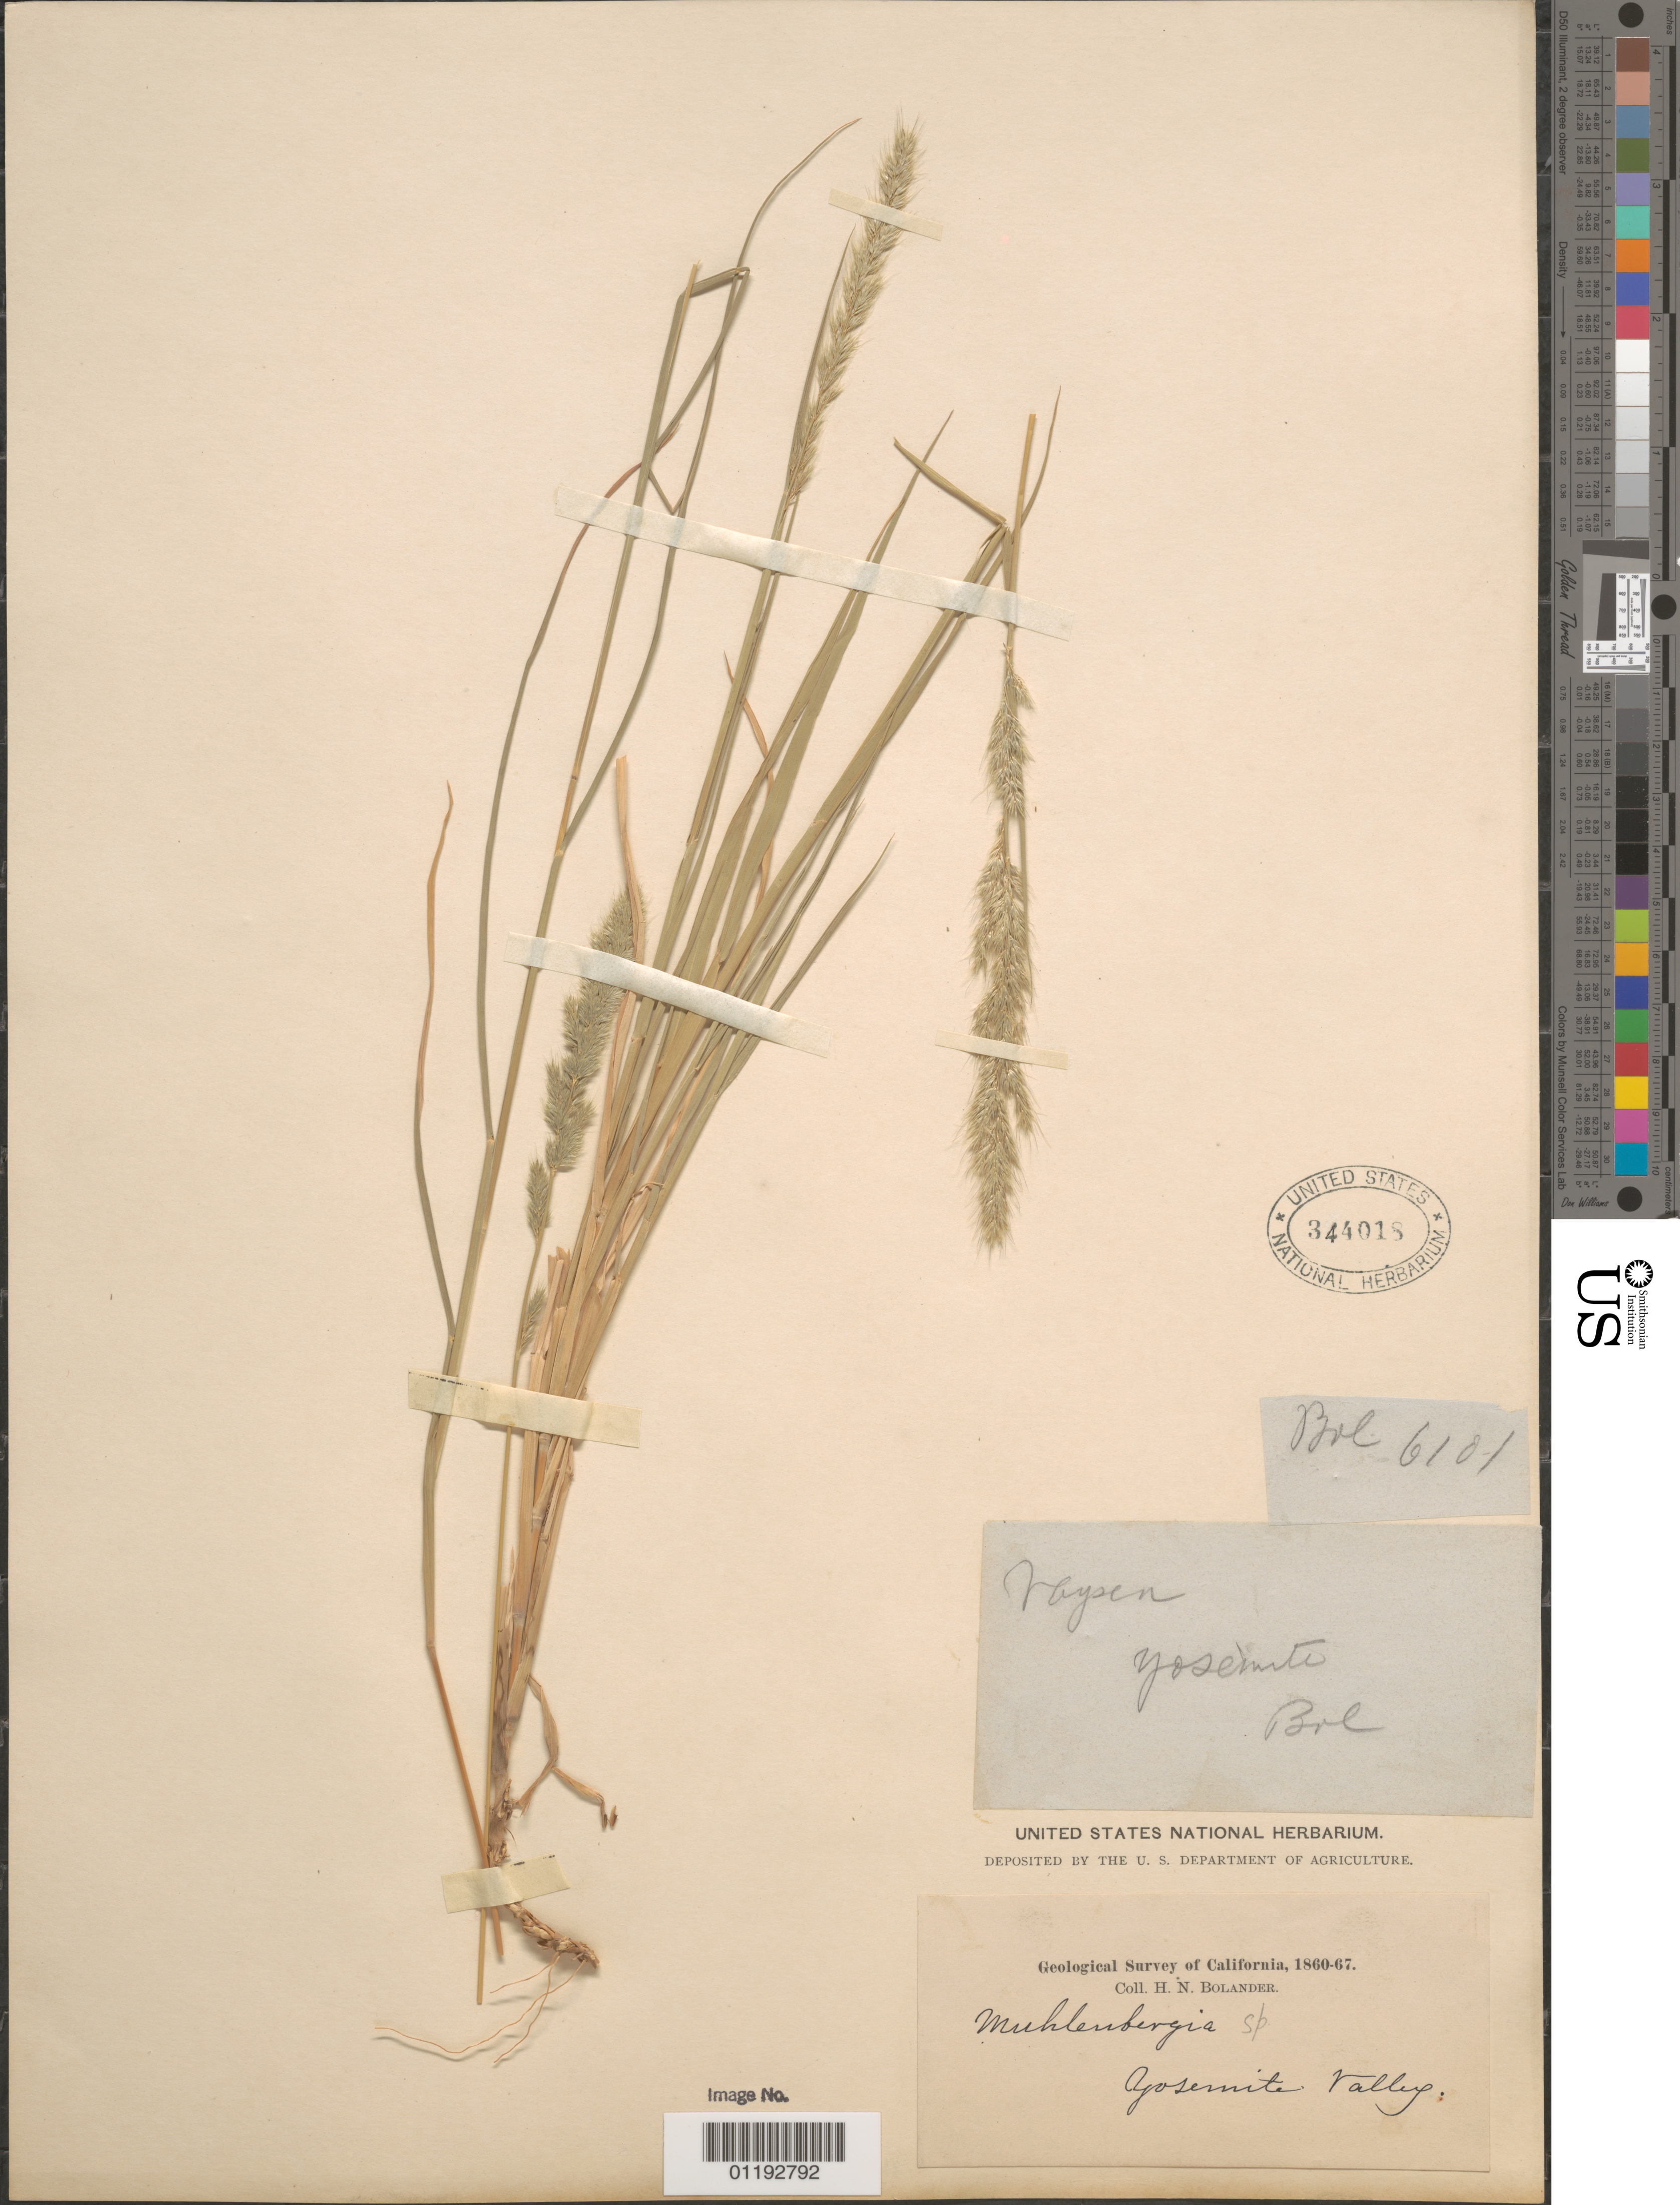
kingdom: Plantae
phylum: Tracheophyta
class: Liliopsida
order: Poales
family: Poaceae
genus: Muhlenbergia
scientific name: Muhlenbergia sp.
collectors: H. Bolander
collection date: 1860/1867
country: United States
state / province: California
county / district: Mariposa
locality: Yosemite Valley.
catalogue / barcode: US 344018